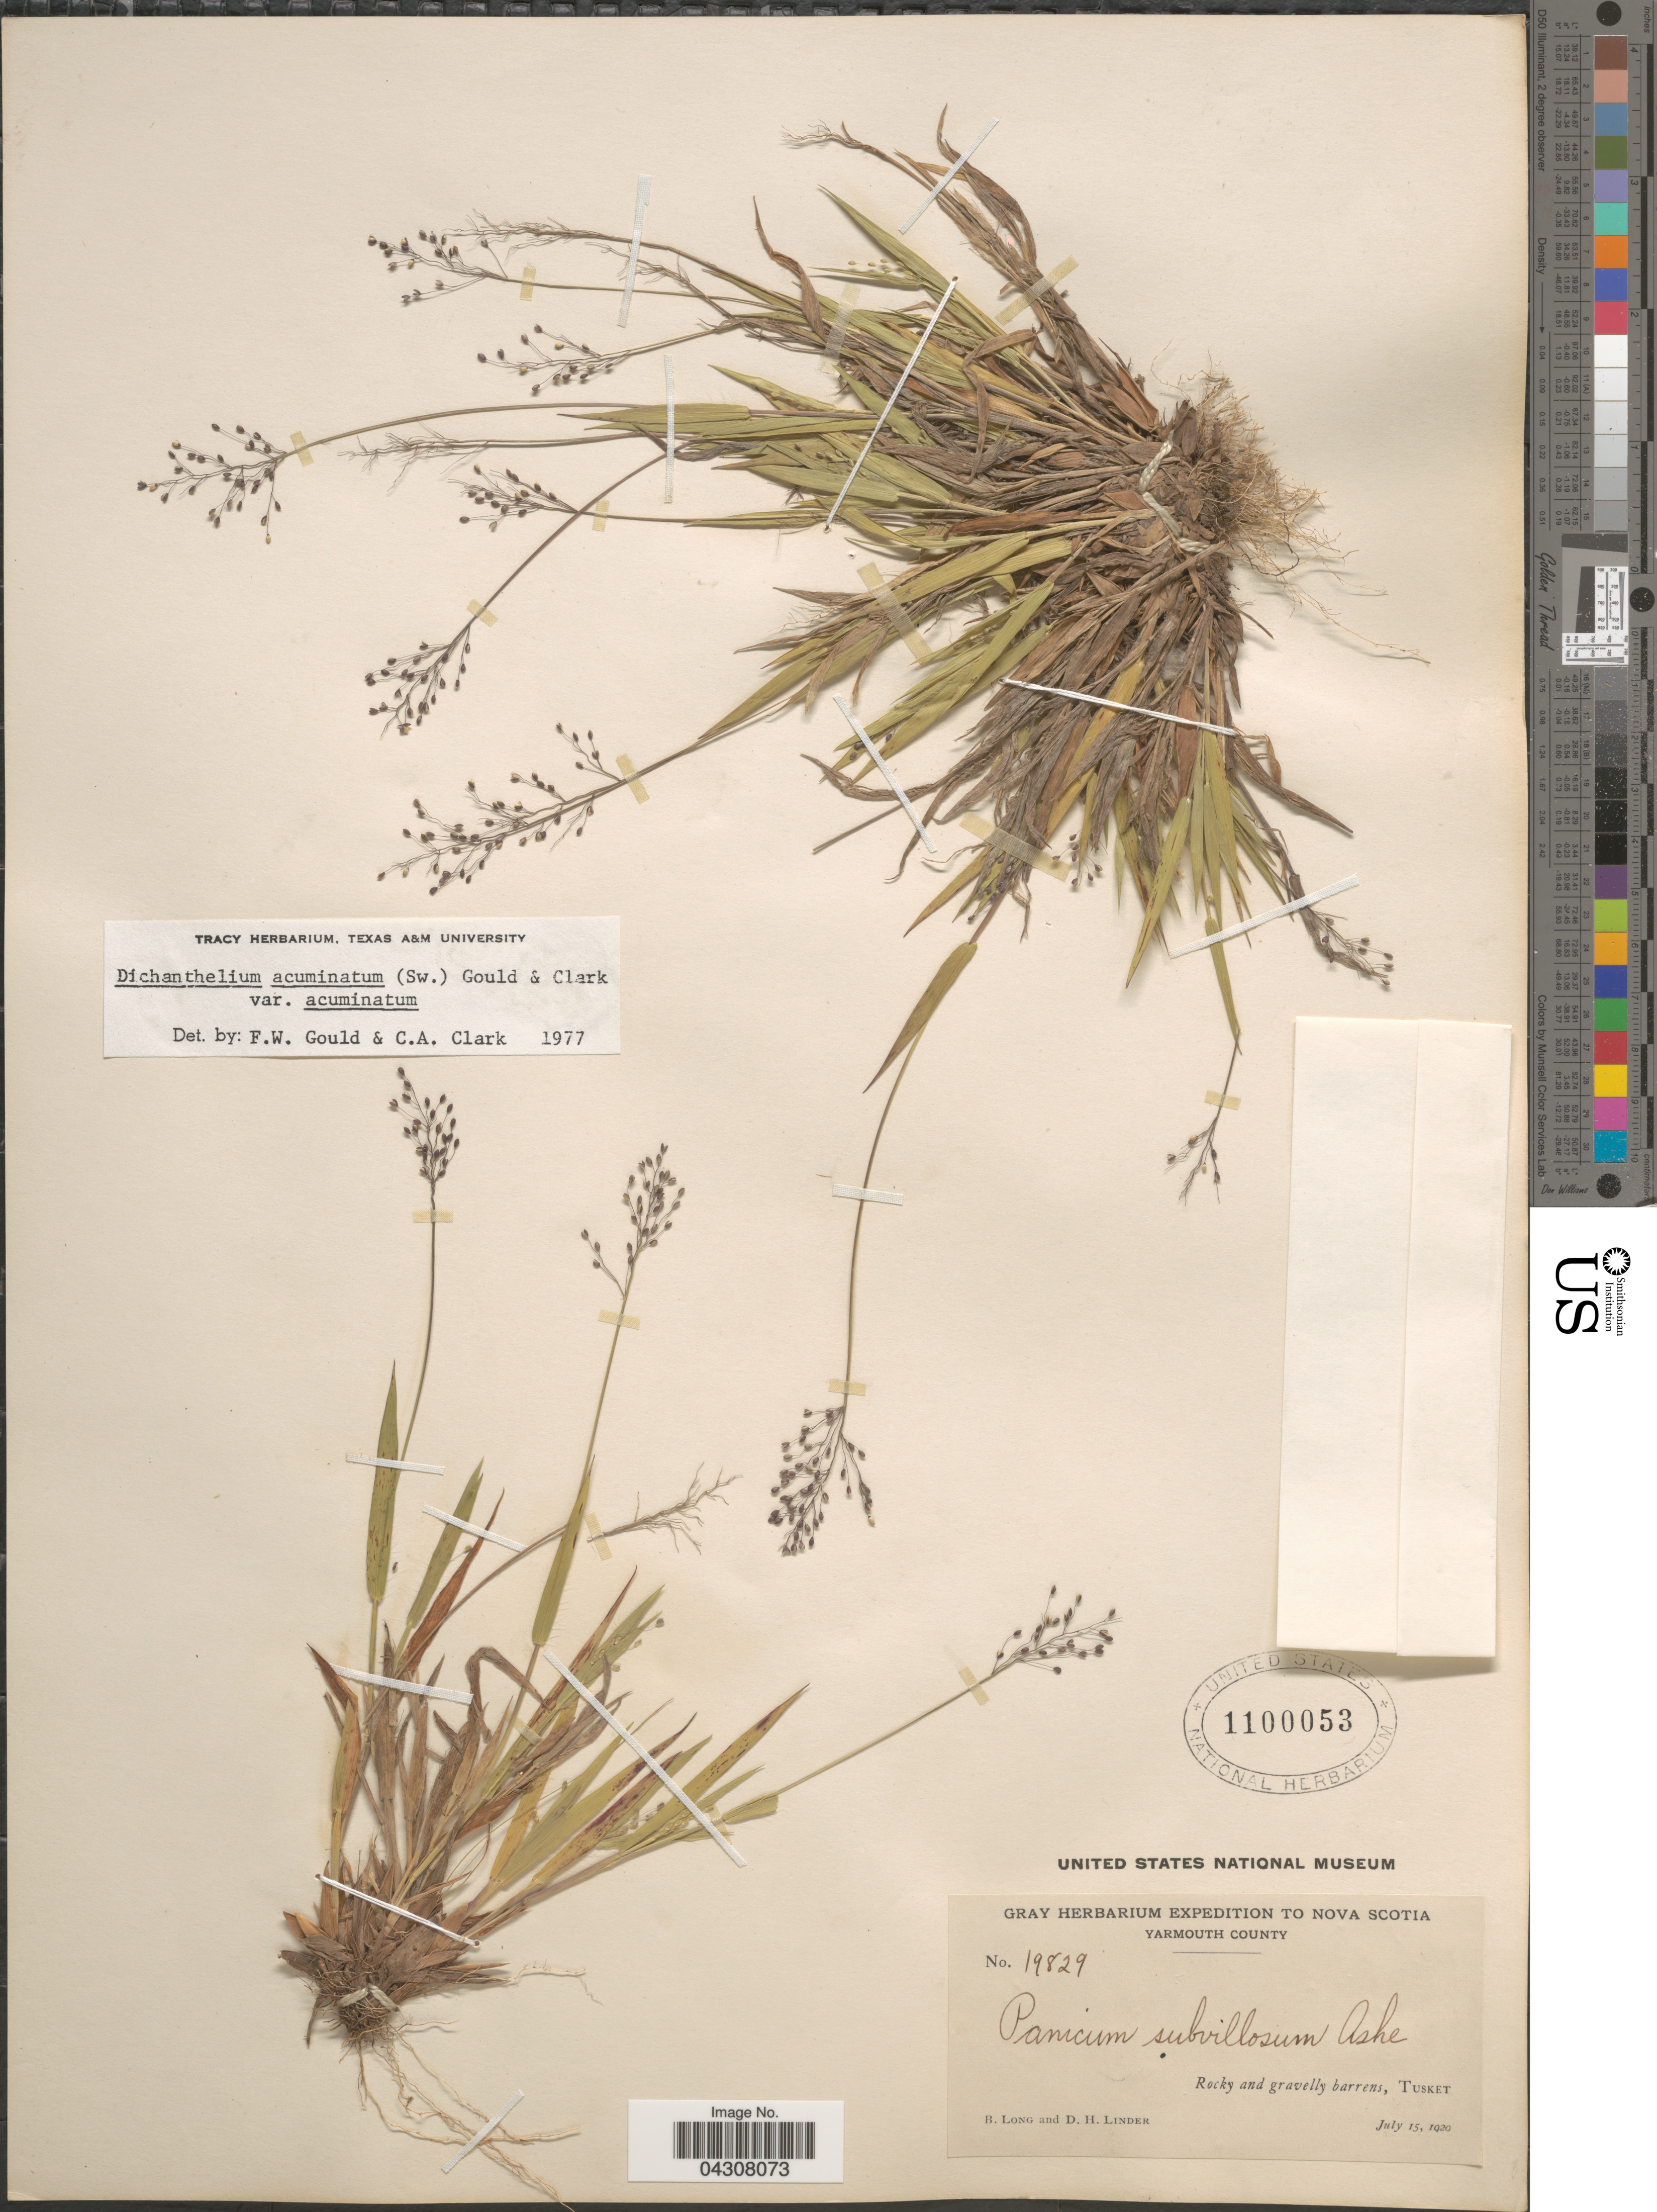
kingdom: Plantae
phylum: Tracheophyta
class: Liliopsida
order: Poales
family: Poaceae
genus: Dichanthelium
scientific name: Dichanthelium acuminatum var. acuminatum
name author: (Sw.) Gould & C.A. Clark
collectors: R. Long & D. Linder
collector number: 19829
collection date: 1920-07-15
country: Canada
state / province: Nova Scotia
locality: Gray Herbarium Expedition to Nova Scotia. Yarmouth County. Rocky and gravelly barrens, Tusket.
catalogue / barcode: US 1100053